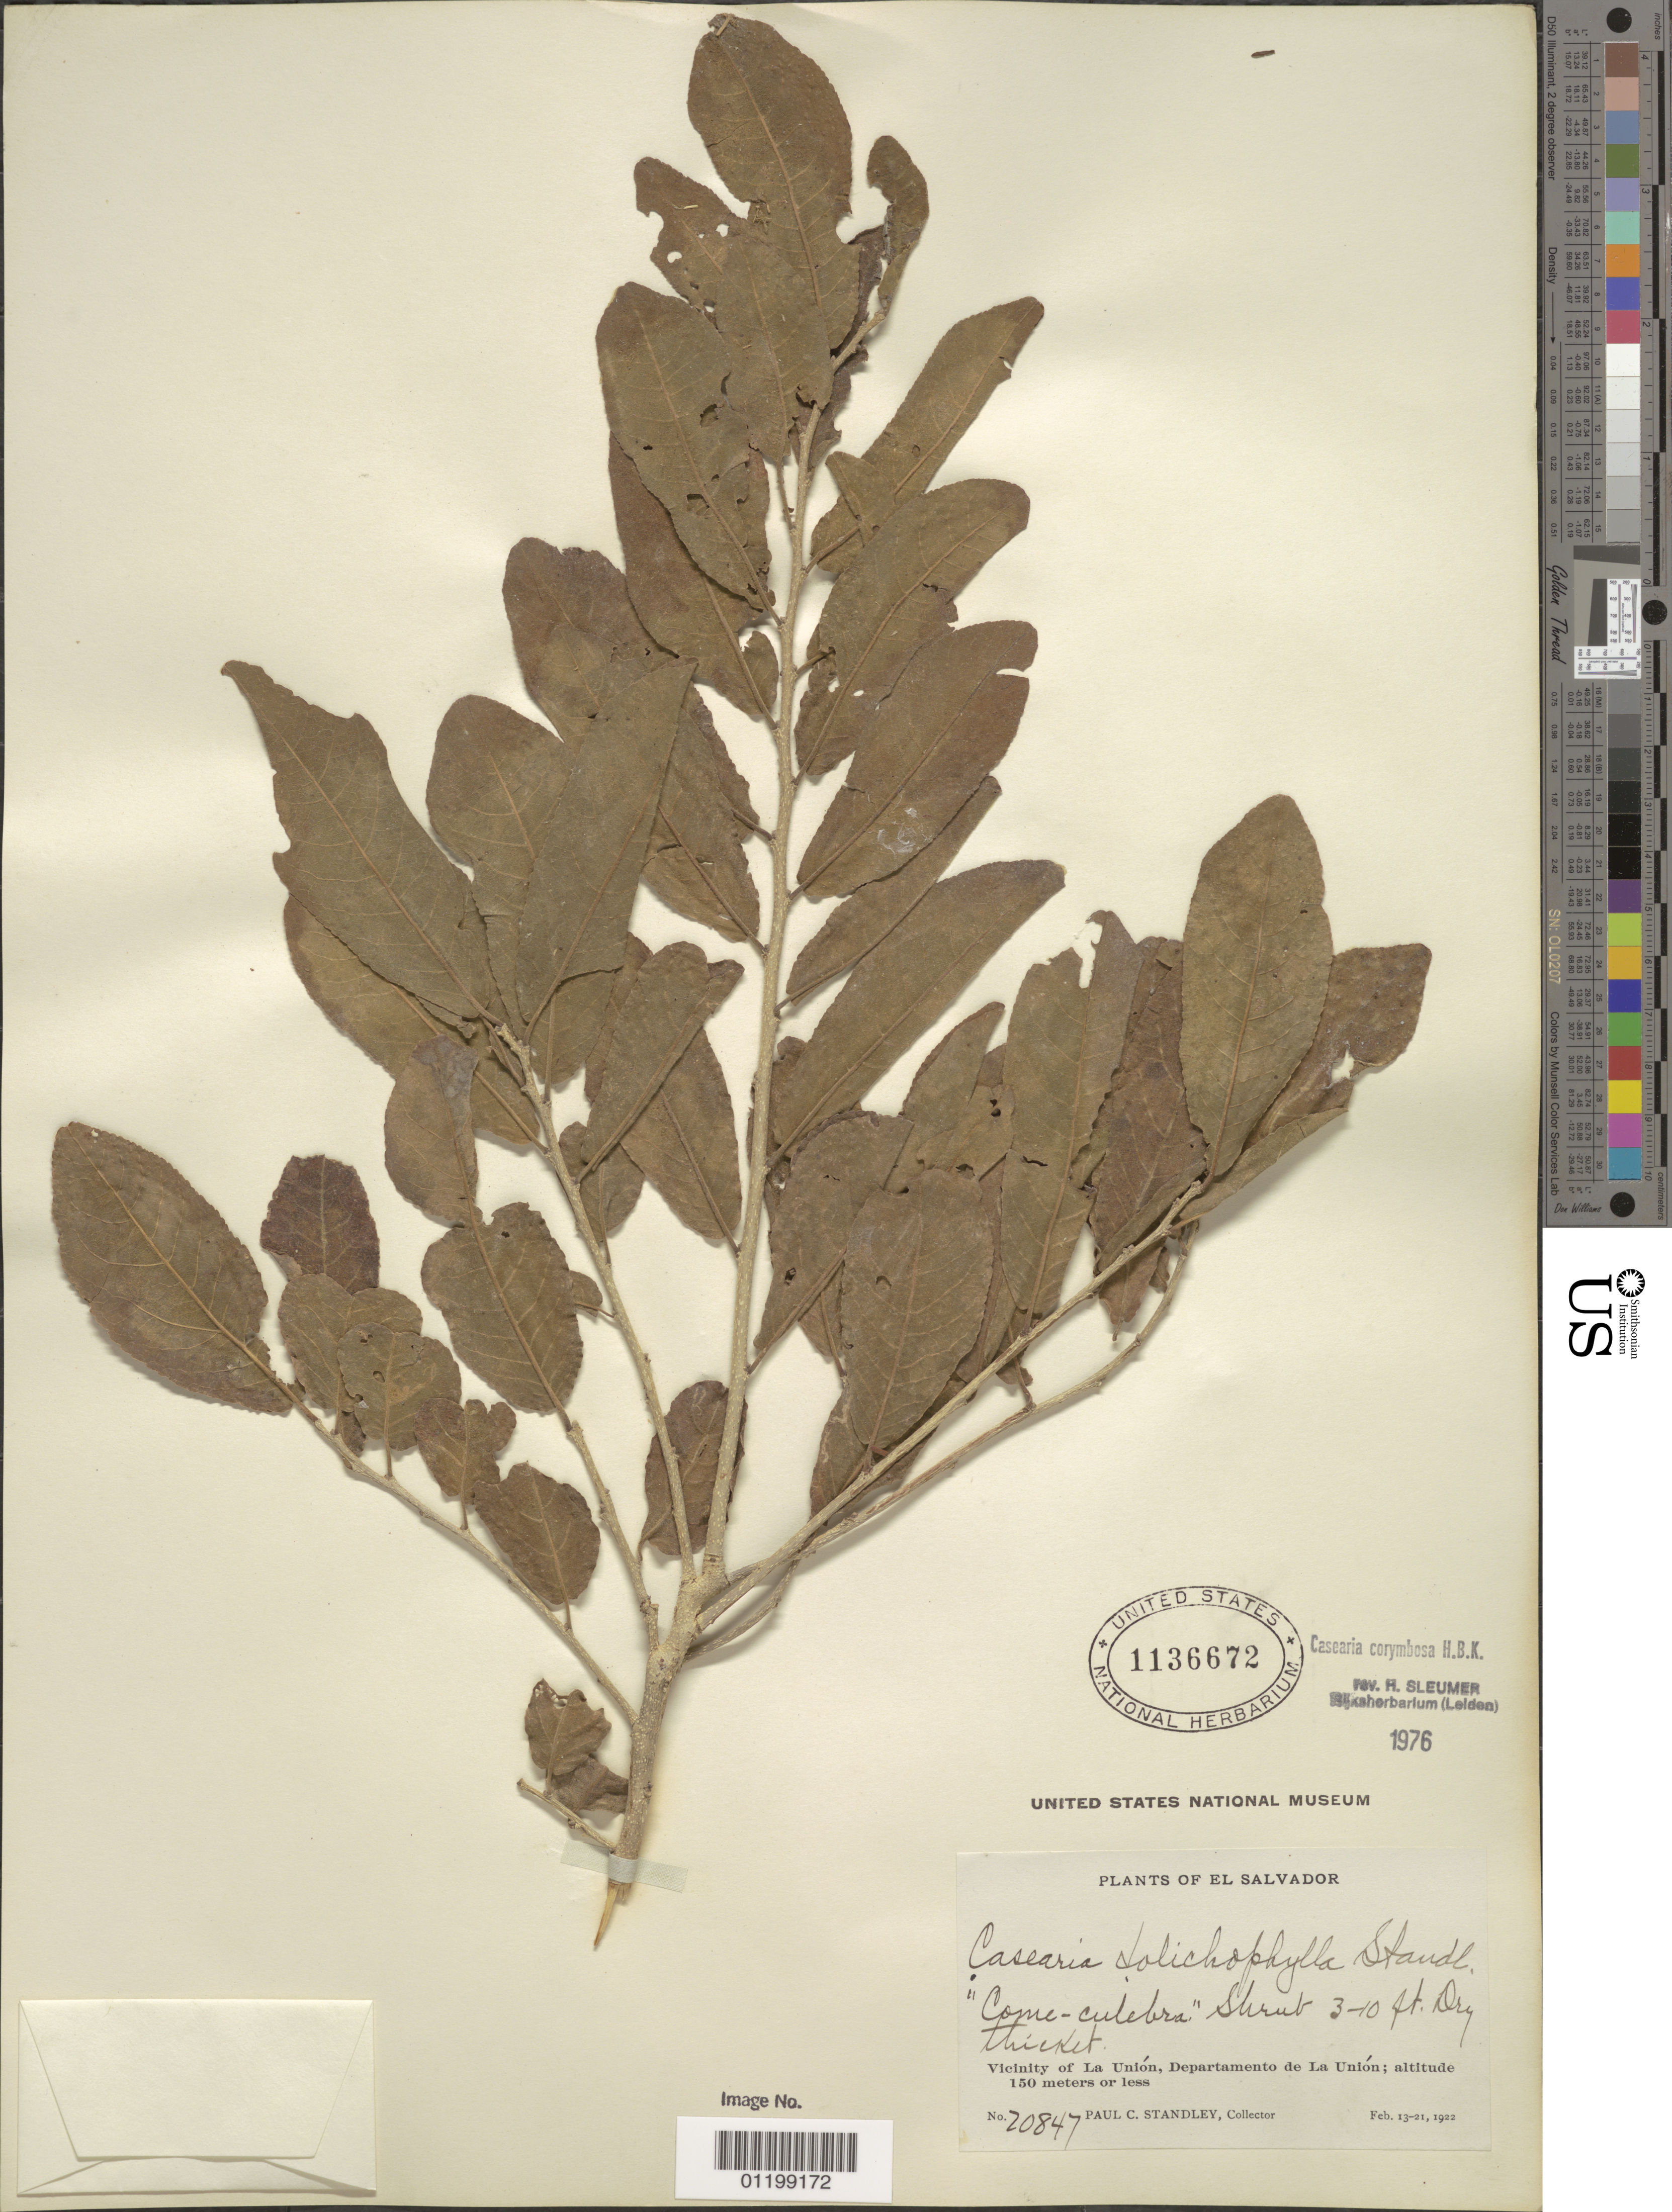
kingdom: Plantae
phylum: Tracheophyta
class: Magnoliopsida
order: Malpighiales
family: Salicaceae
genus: Casearia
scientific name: Casearia corymbosa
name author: Kunth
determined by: Sleumer, H. O.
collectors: P. C. Standley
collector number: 20847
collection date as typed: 13 Feb 1922 to 21 Feb 1922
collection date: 1922-02-13/1922-02-21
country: El Salvador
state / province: La Unión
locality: Vicinity of La Union.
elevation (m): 150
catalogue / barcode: US 1136672